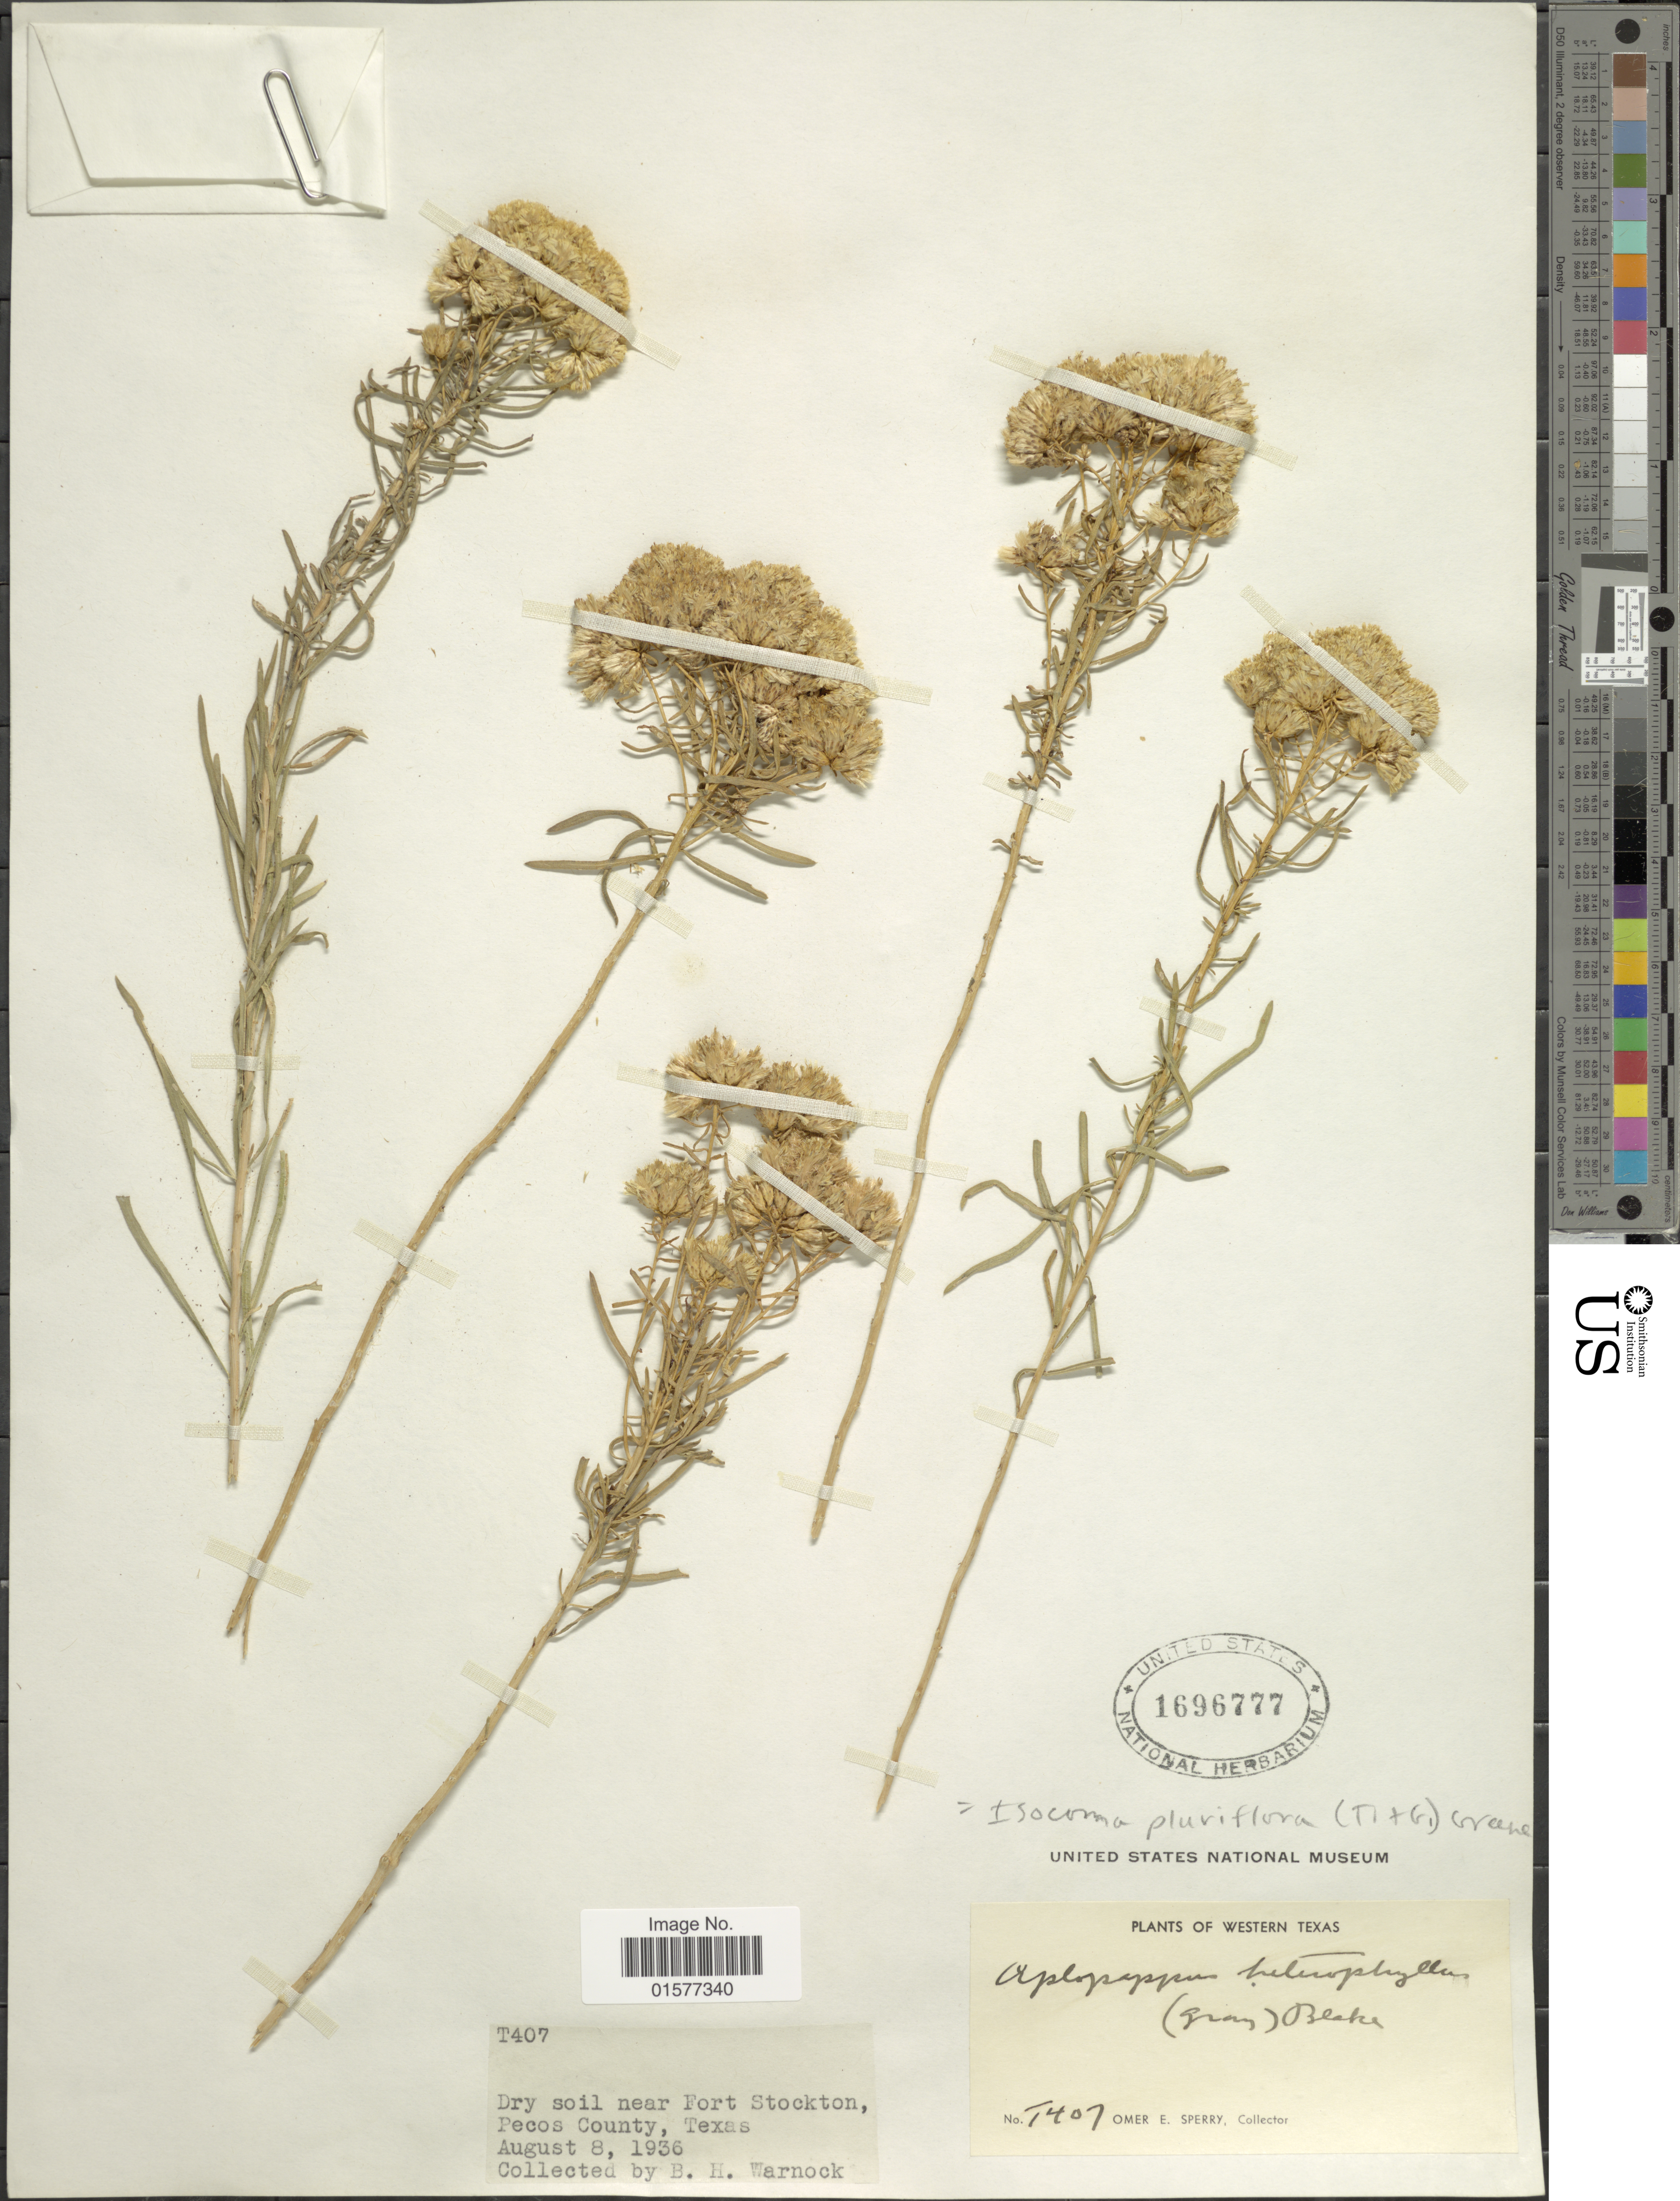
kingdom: Plantae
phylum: Tracheophyta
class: Magnoliopsida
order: Asterales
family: Asteraceae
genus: Isocoma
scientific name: Isocoma pluriflora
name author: (Torr. & A. Gray) Greene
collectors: B. H. Warnock & O. E. Sperry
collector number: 1407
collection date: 1936-08-08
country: United States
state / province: Texas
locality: Dry soil near Fort Stockton, Pecos County, Texas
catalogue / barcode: US 1696777